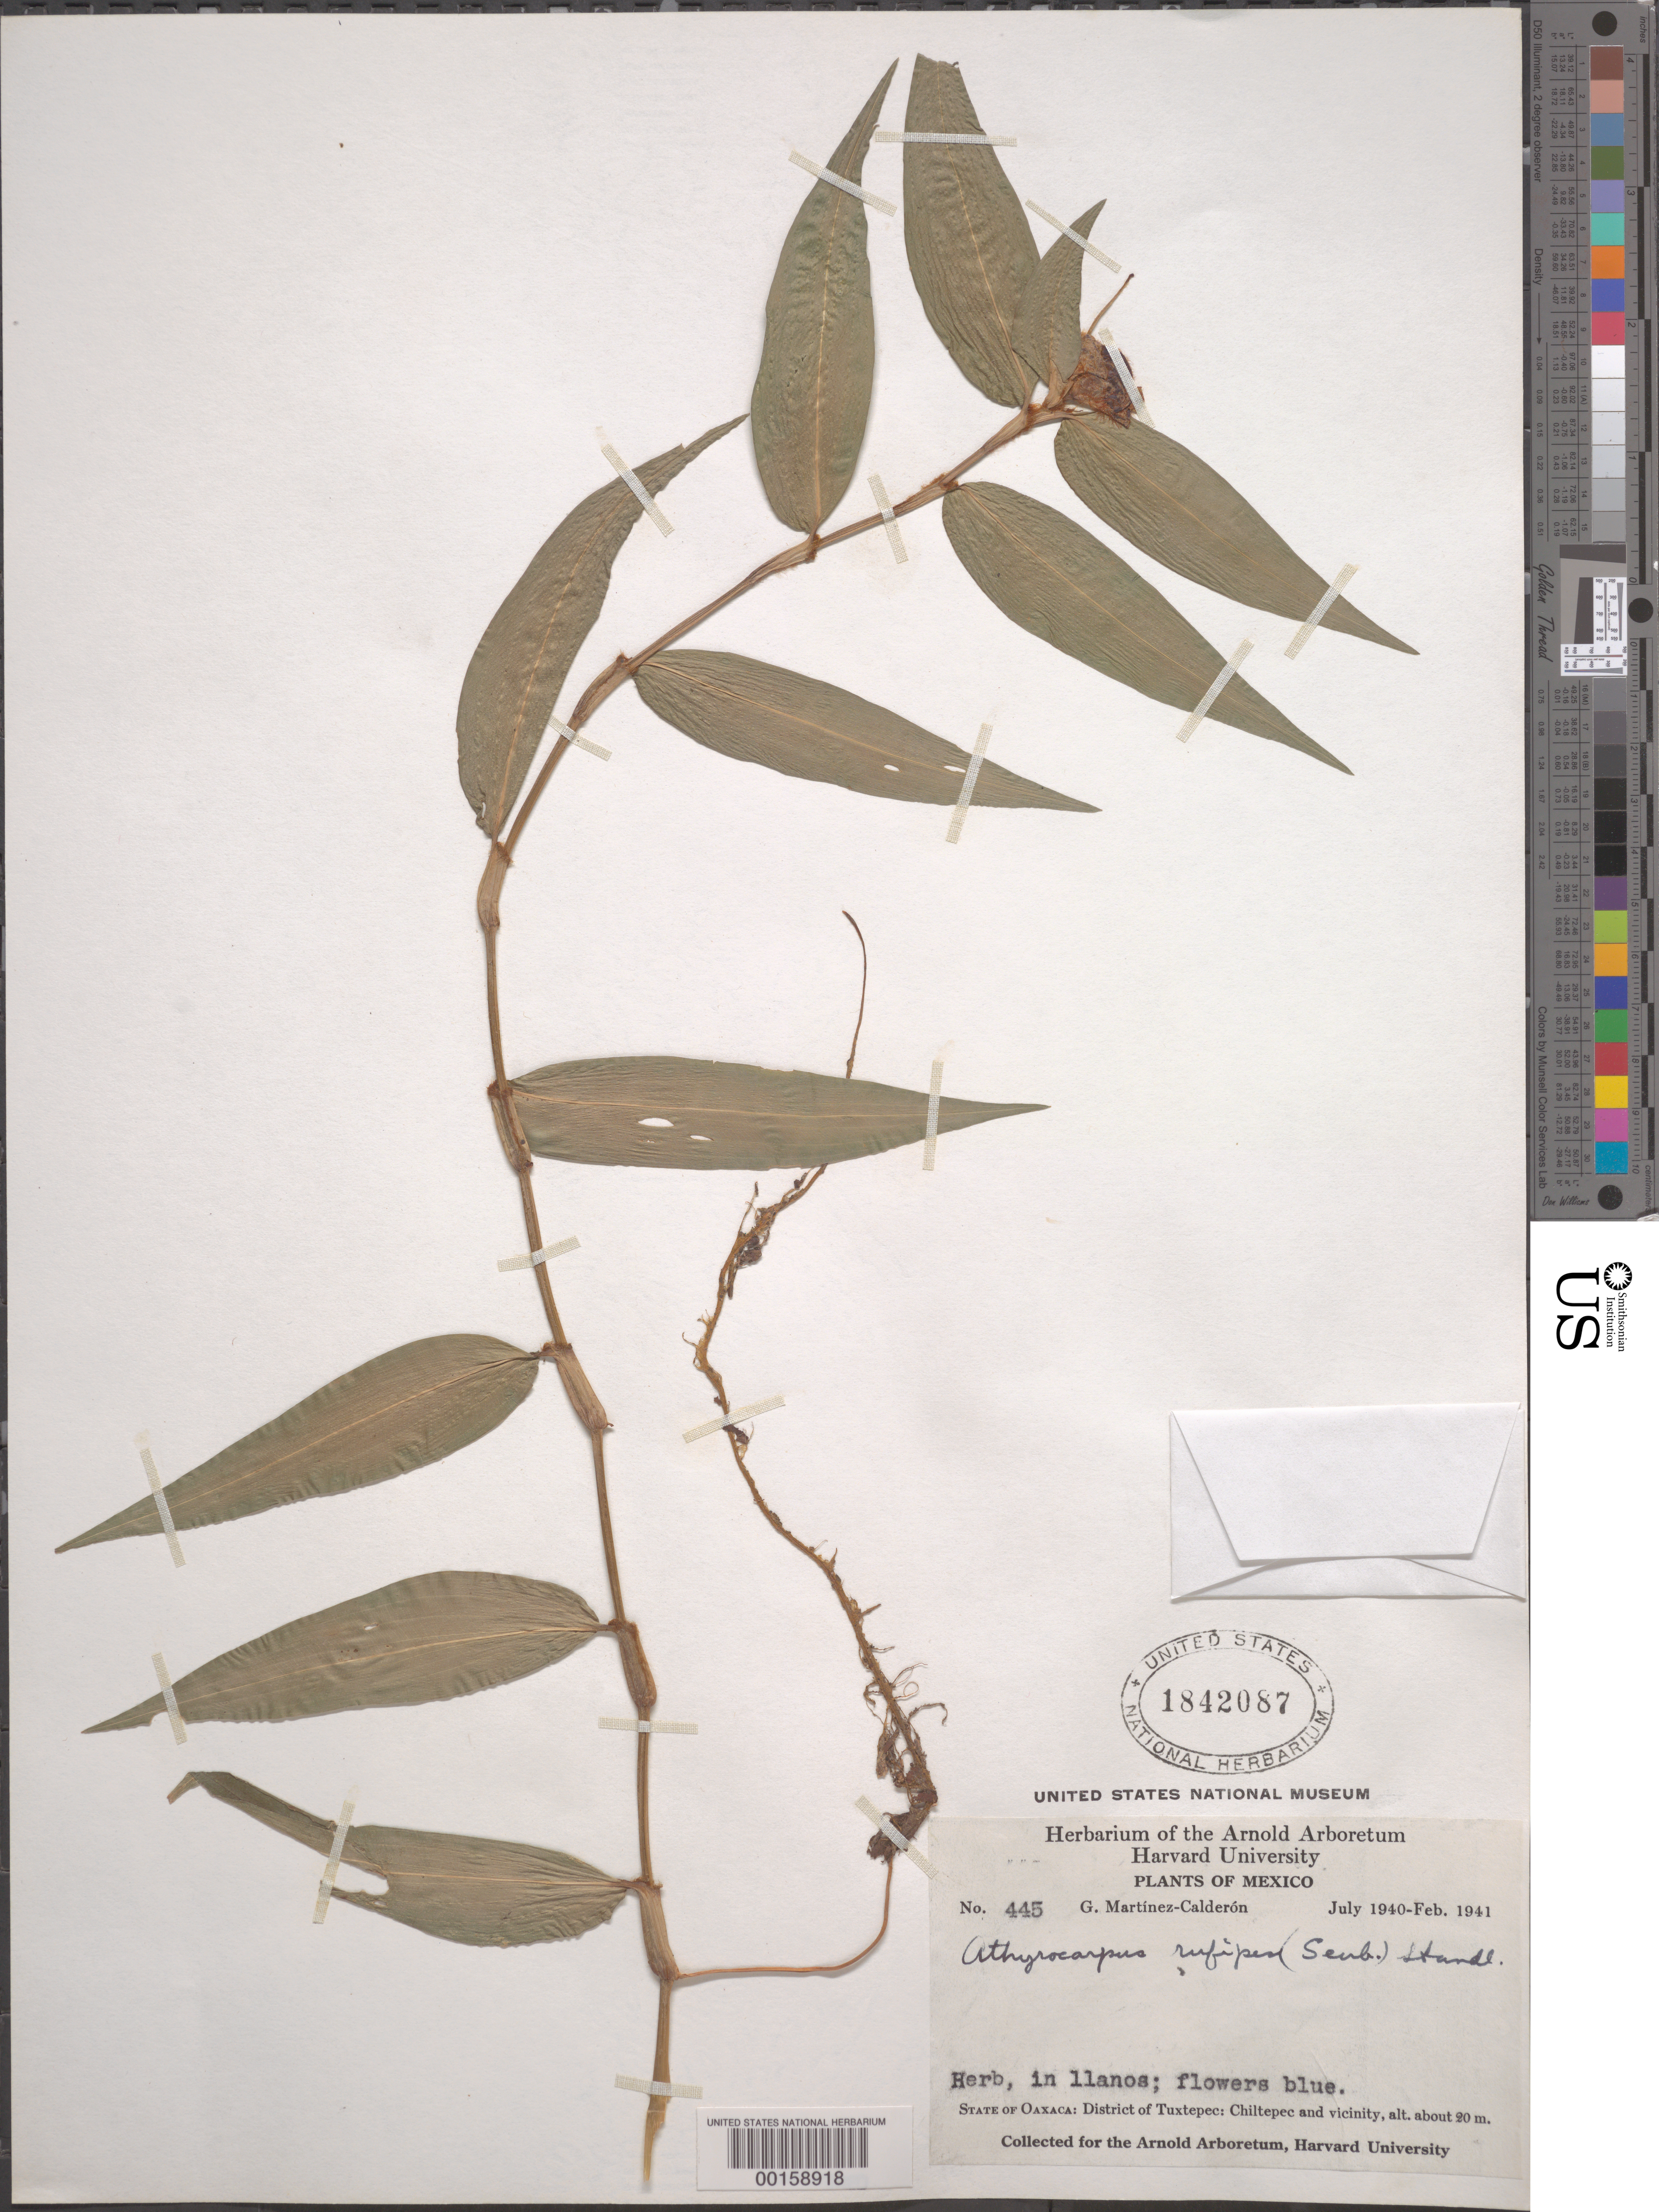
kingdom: Plantae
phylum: Tracheophyta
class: Liliopsida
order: Commelinales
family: Commelinaceae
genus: Commelina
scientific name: Commelina rufipes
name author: Seub.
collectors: G. Martínez Calderón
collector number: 445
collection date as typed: Jul 1940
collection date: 1940-07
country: Mexico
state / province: Oaxaca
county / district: San Juan Bautista Tuxtepec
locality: Tuxtepec mun. (?), Chiltepec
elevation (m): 20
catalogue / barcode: US 1842087